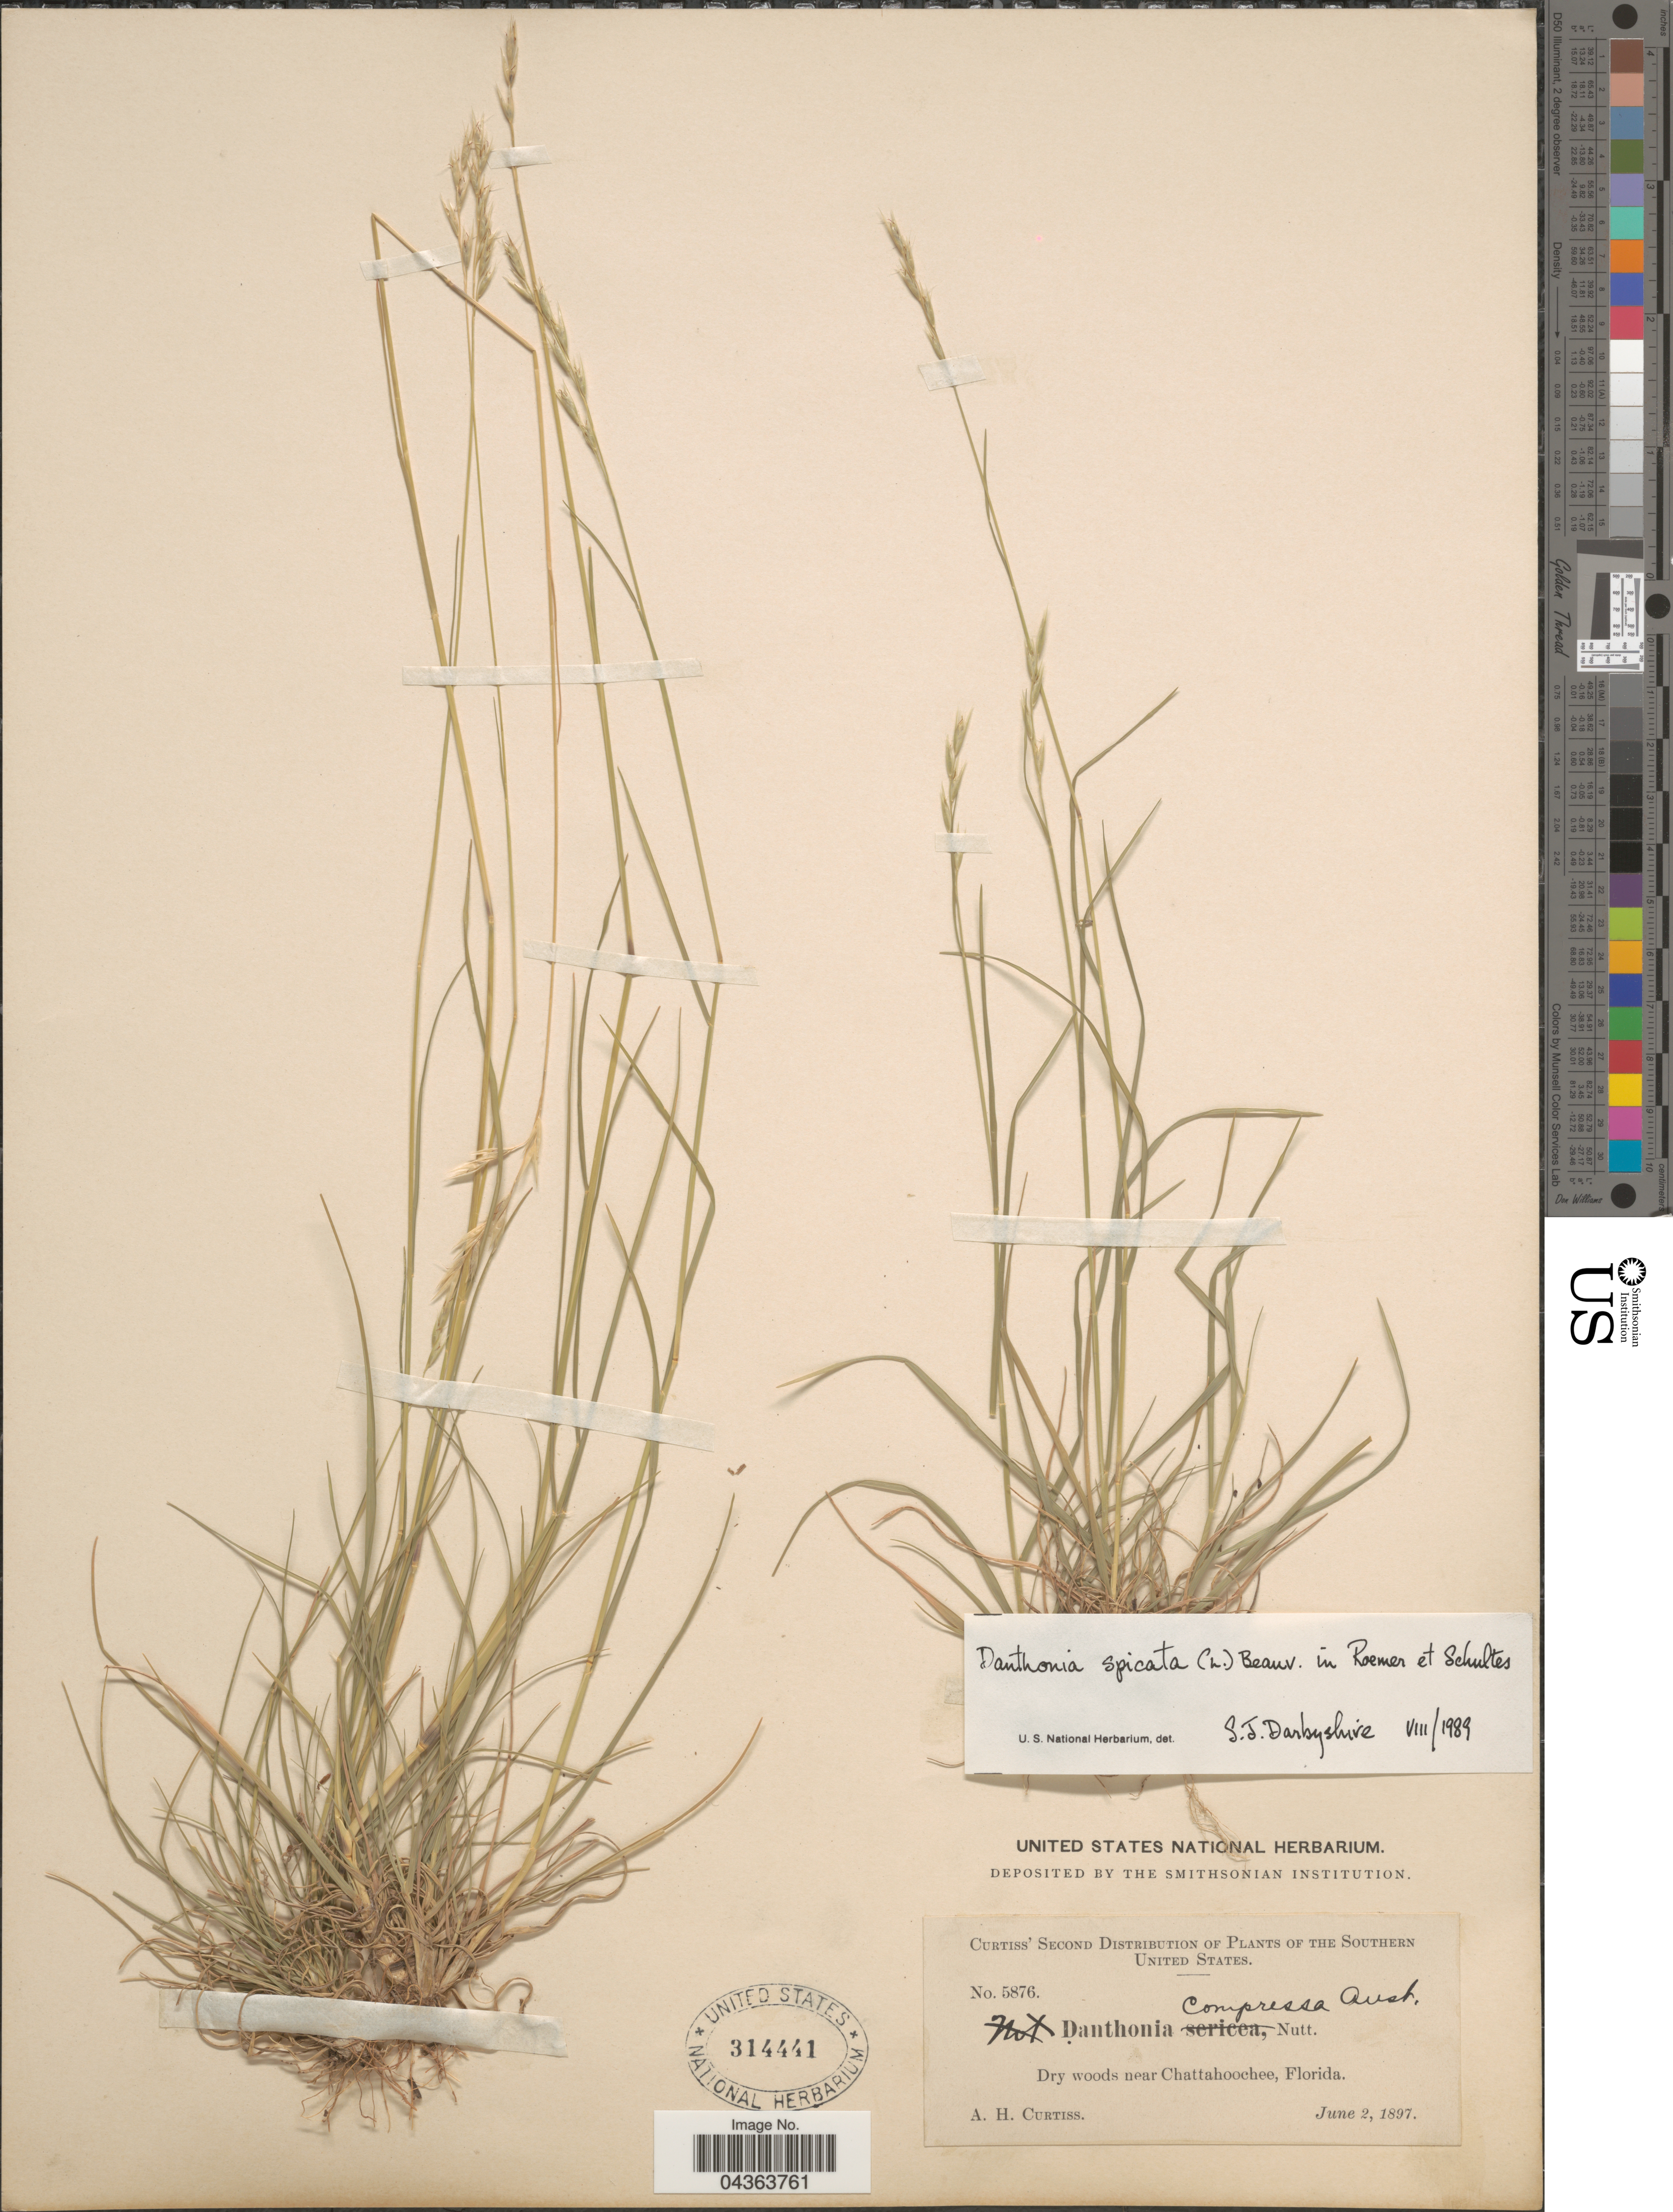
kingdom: Plantae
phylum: Tracheophyta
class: Liliopsida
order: Poales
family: Poaceae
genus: Danthonia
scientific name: Danthonia spicata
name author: (L.) P. Beauv. ex Roem. & Schult.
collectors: A. H. Curtiss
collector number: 5876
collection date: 1897-06-02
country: United States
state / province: Florida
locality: Dry woods near Chattahoochee.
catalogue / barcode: US 314441